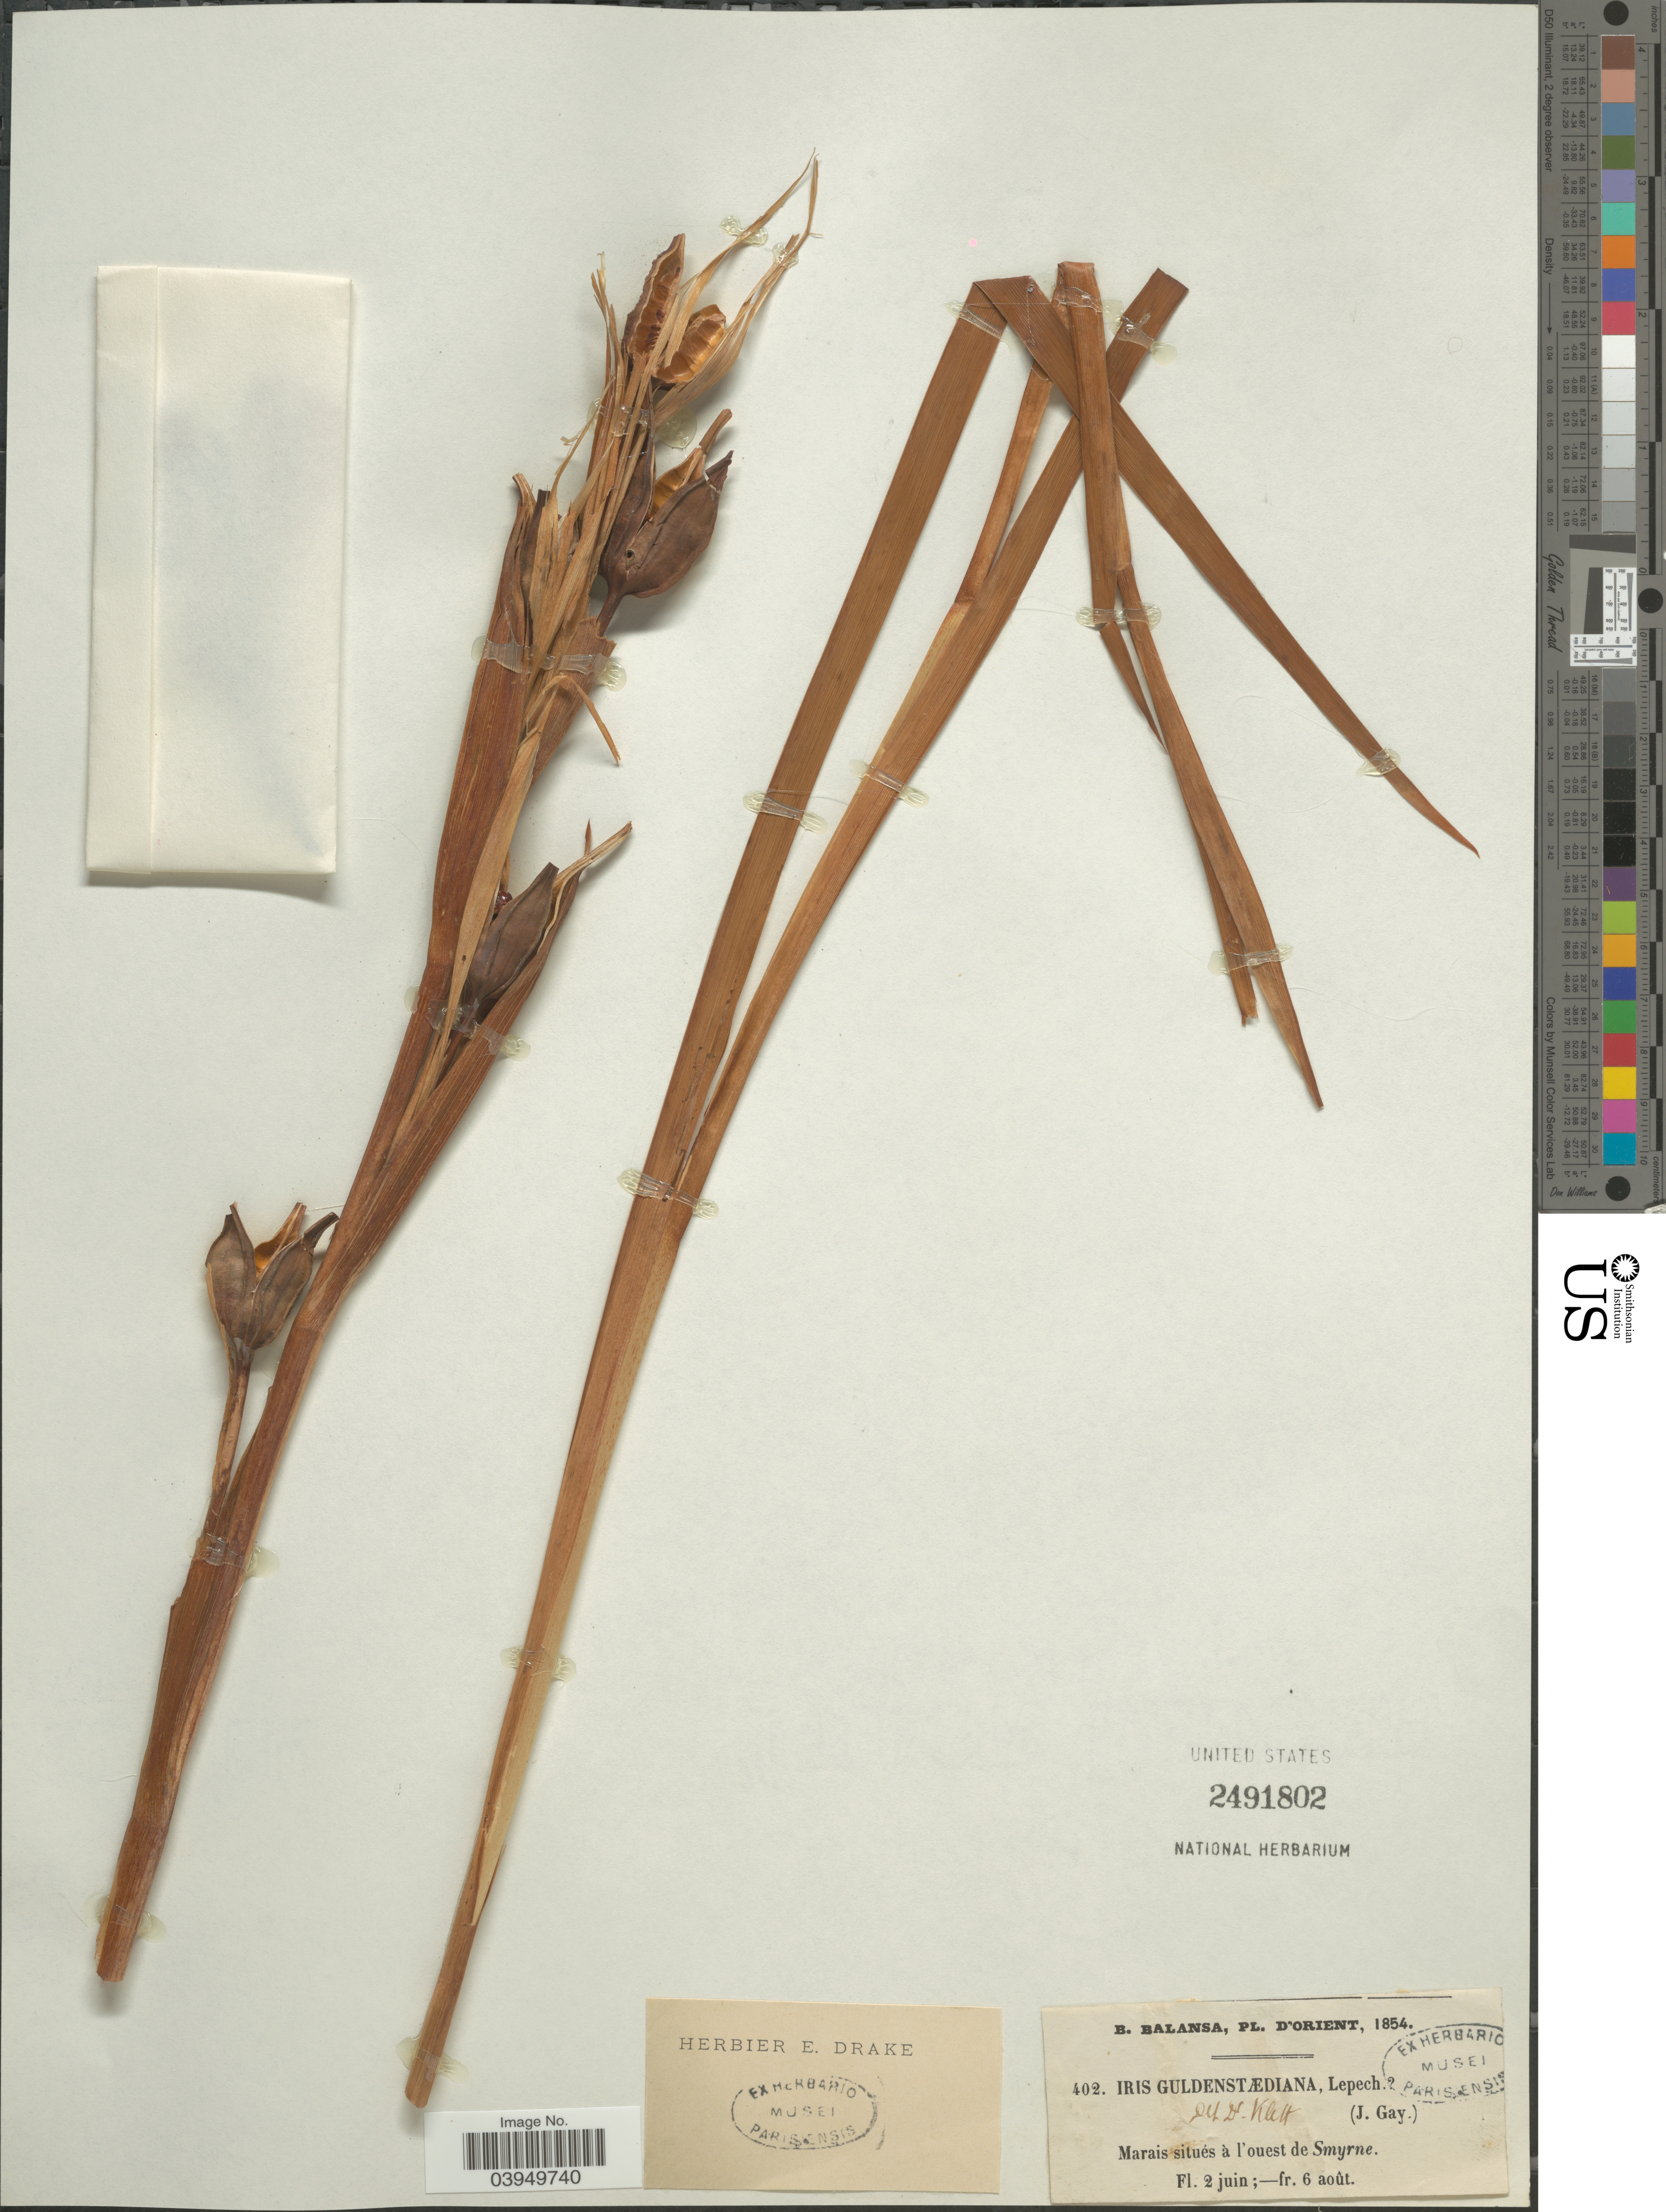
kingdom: Plantae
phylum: Tracheophyta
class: Liliopsida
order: Asparagales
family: Iridaceae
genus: Iris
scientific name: Iris gueldenstaedtiana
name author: Lepech.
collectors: B. Balansa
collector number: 402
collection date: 1854-06-02/1854-08-06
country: Turkey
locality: D'Orient. Marais situés à l'ouest de Smyrne.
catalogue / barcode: US 2491802